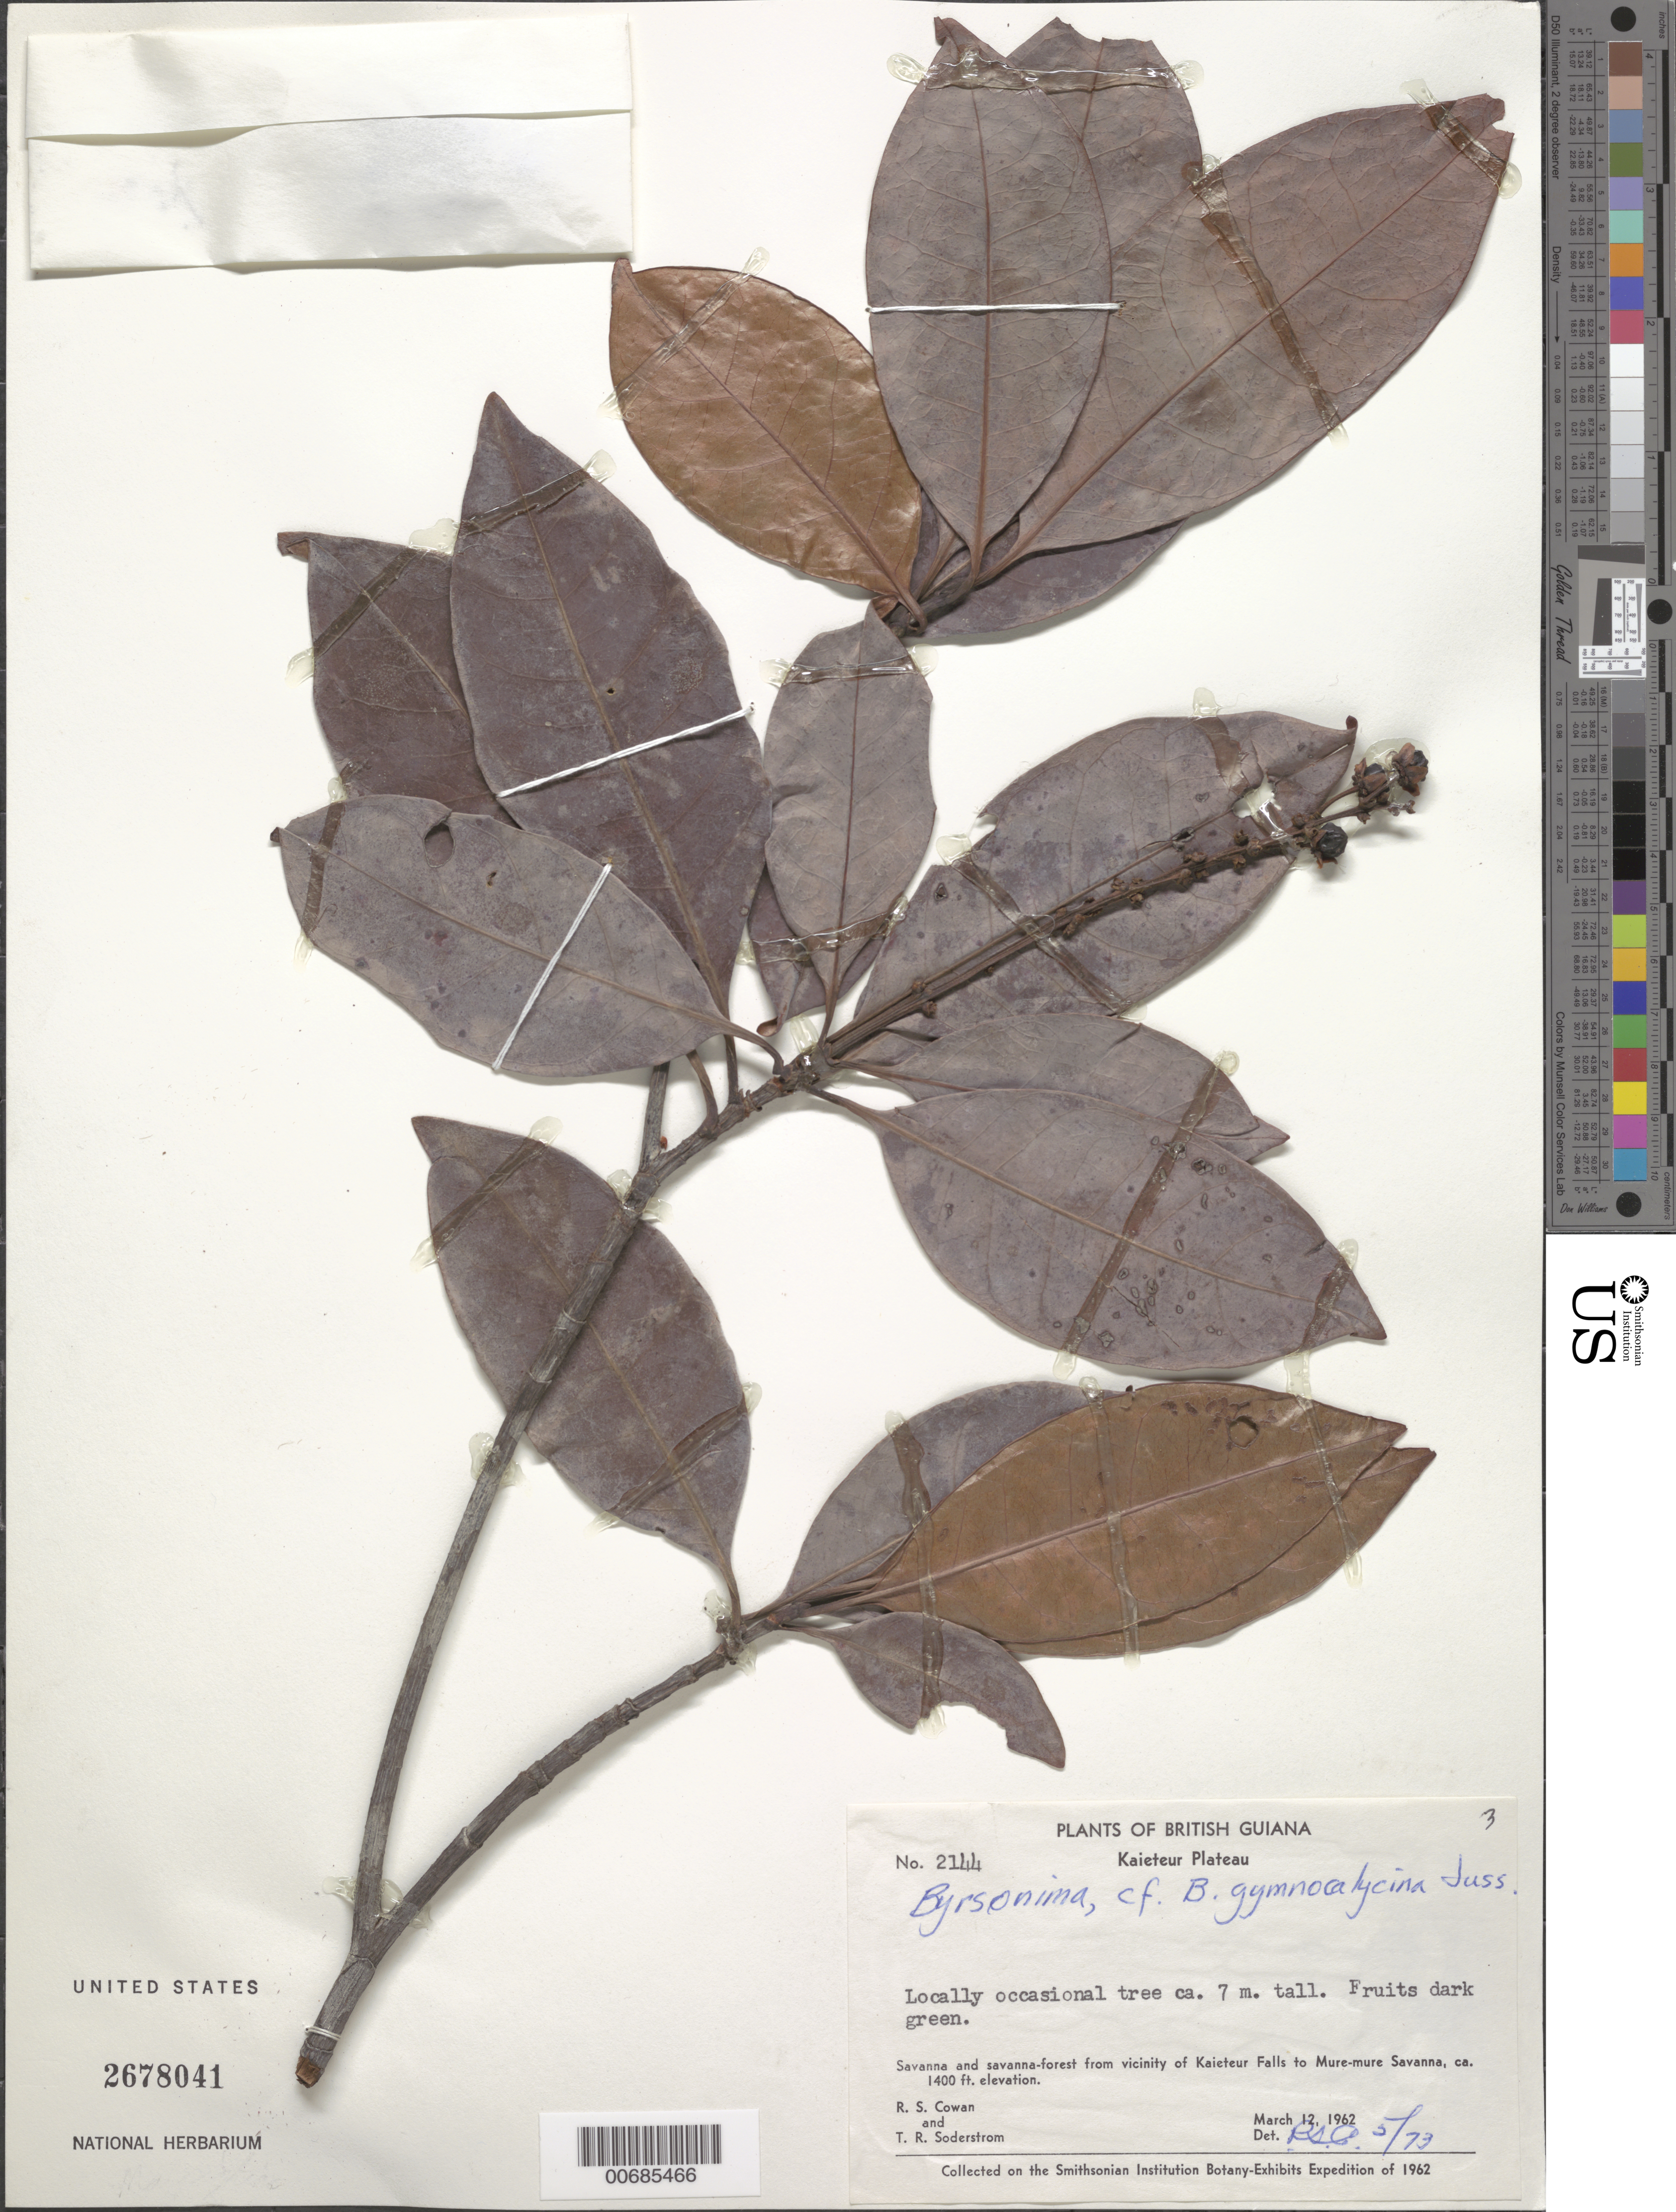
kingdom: Plantae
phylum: Tracheophyta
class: Magnoliopsida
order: Malpighiales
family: Malpighiaceae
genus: Byrsonima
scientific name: Byrsonima gymnocalycina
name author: A. Juss.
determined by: Cowan, R. S.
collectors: R. S. Cowan & T. R. Soderstrom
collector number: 2144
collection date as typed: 12-Mar-62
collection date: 1962-03-12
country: Guyana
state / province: Potaro-Siparuni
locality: Kaieteur Plateau, Kaieteur Falls to Mure-Mure Savanna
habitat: Savanna and savanna forest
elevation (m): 427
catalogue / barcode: US 2678041